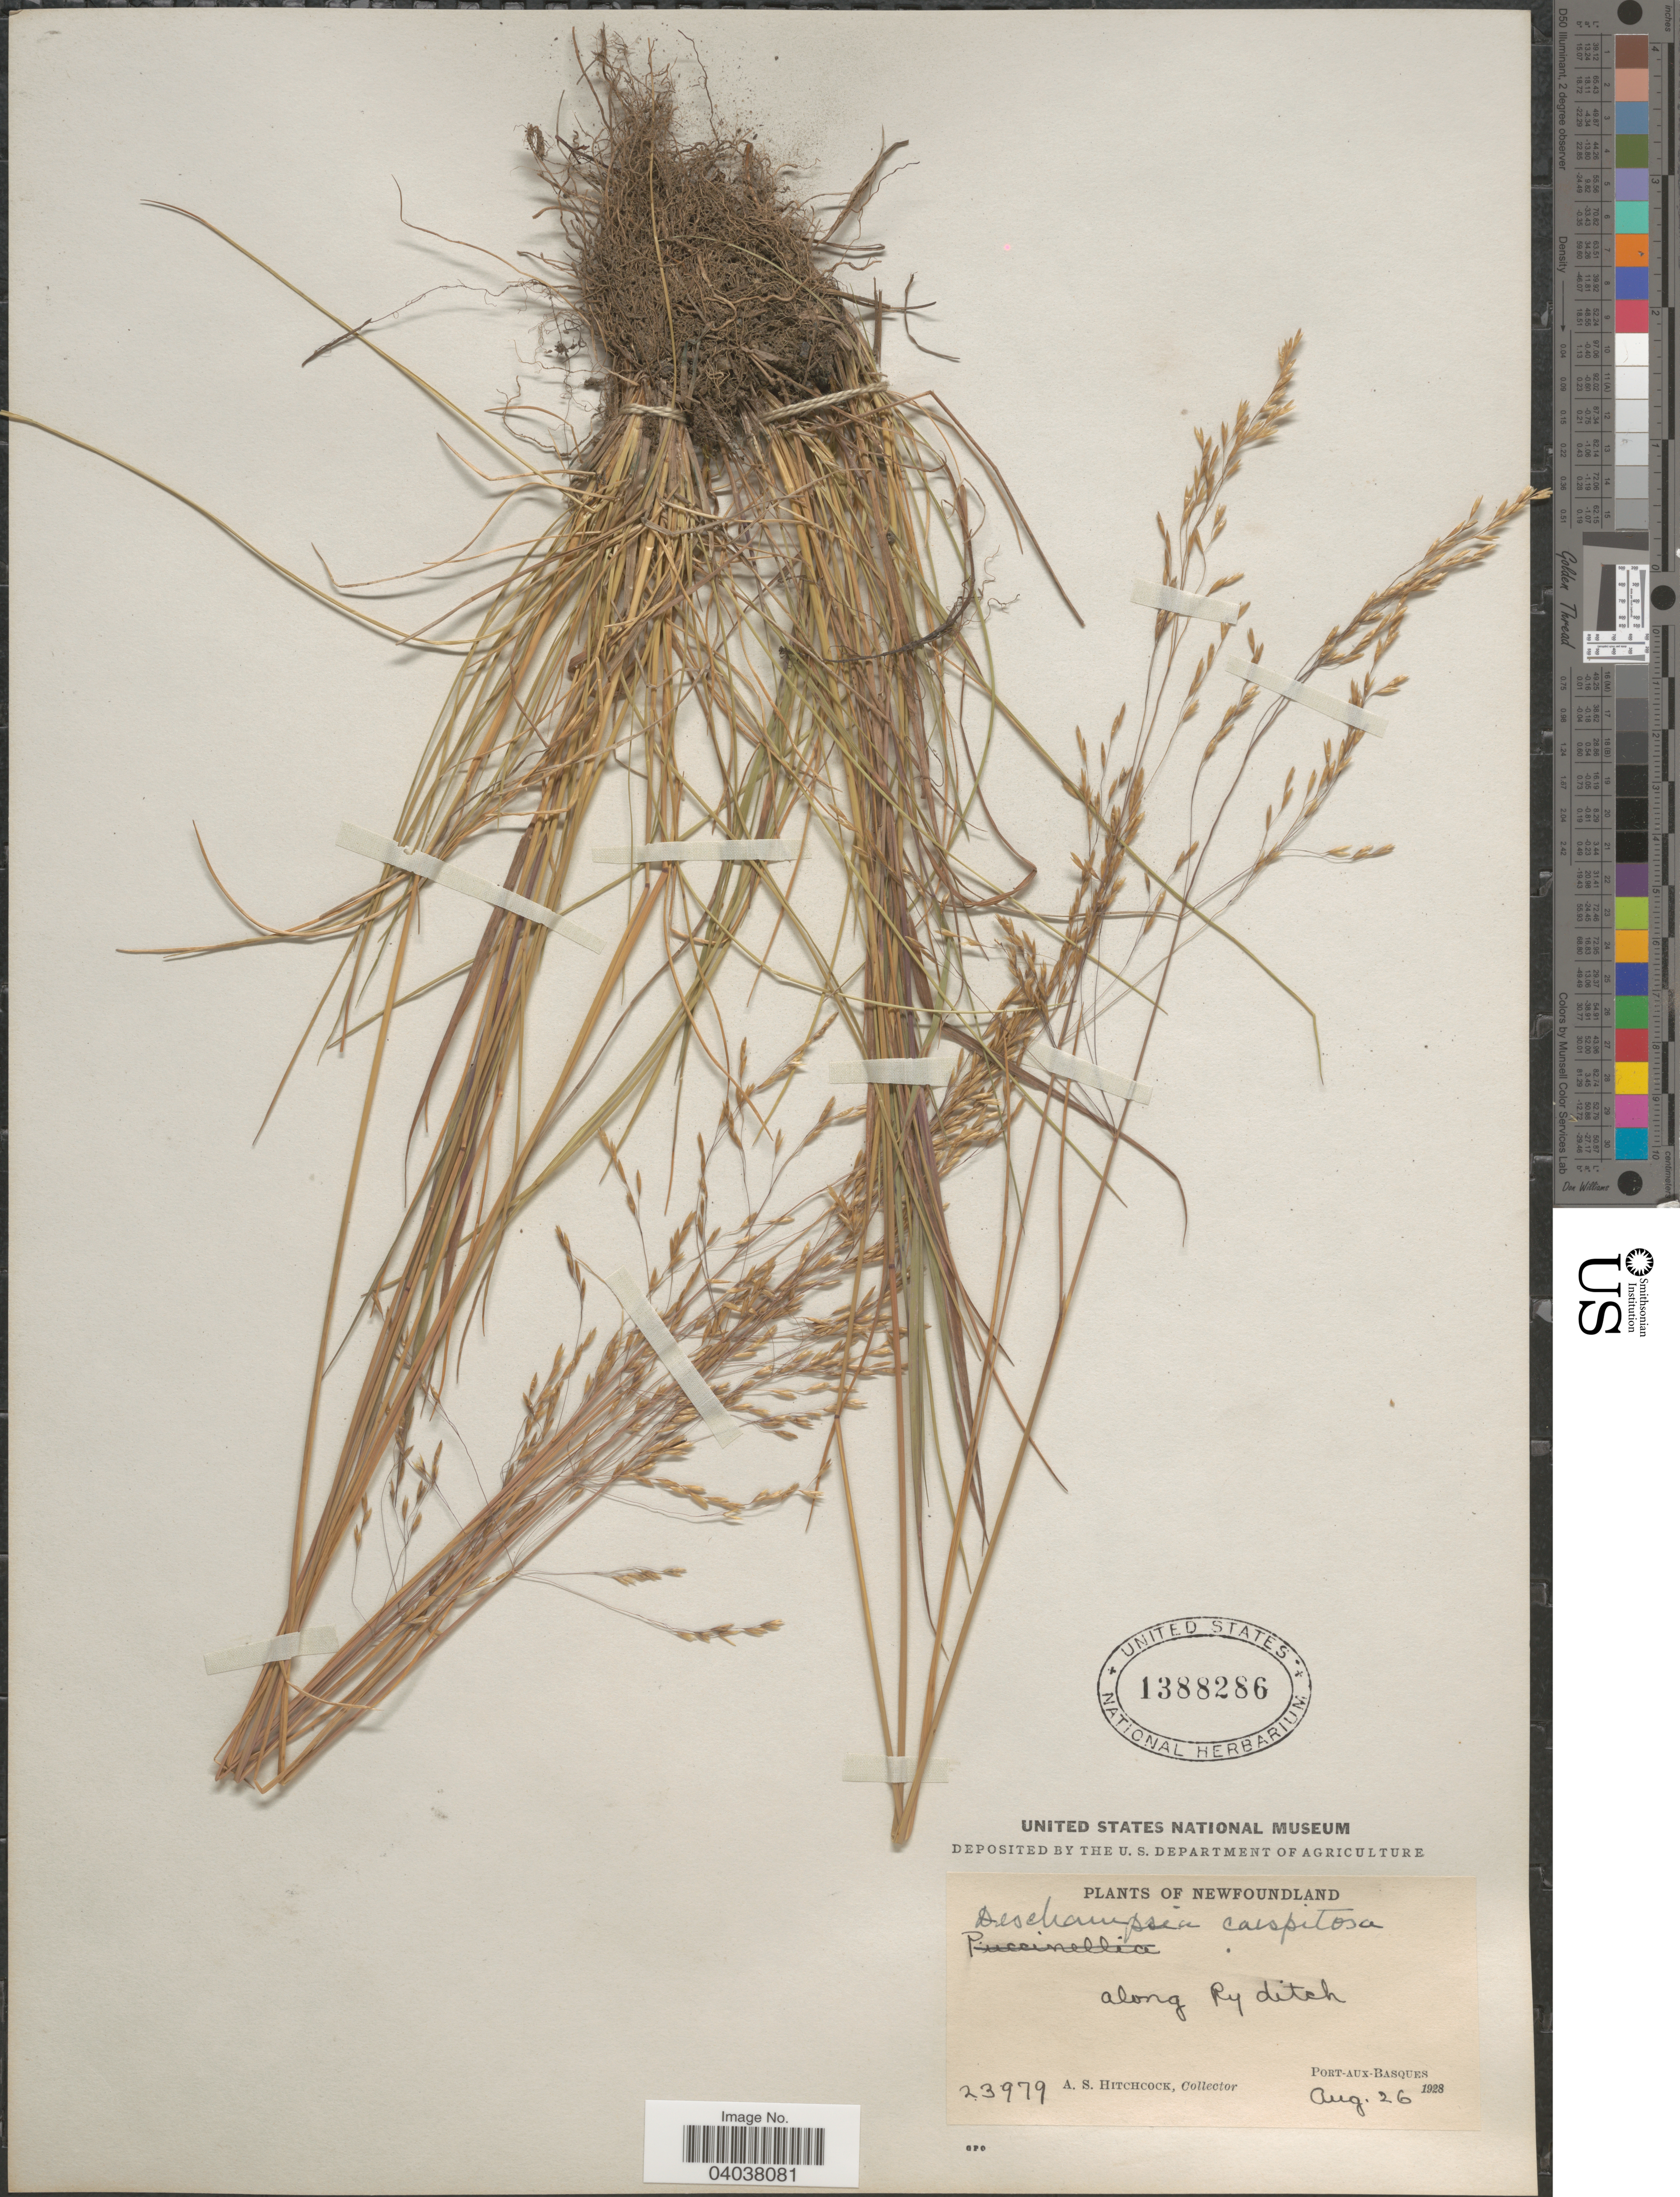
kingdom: Plantae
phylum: Tracheophyta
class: Liliopsida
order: Poales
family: Poaceae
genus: Deschampsia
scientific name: Deschampsia cespitosa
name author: (L.) P. Beauv.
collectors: A. S. Hitchcock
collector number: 23979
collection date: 1928-08-26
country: Canada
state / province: Newfoundland and Labrador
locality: Along Ry ditch. Port-Aux-Basques.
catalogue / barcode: US 1388286